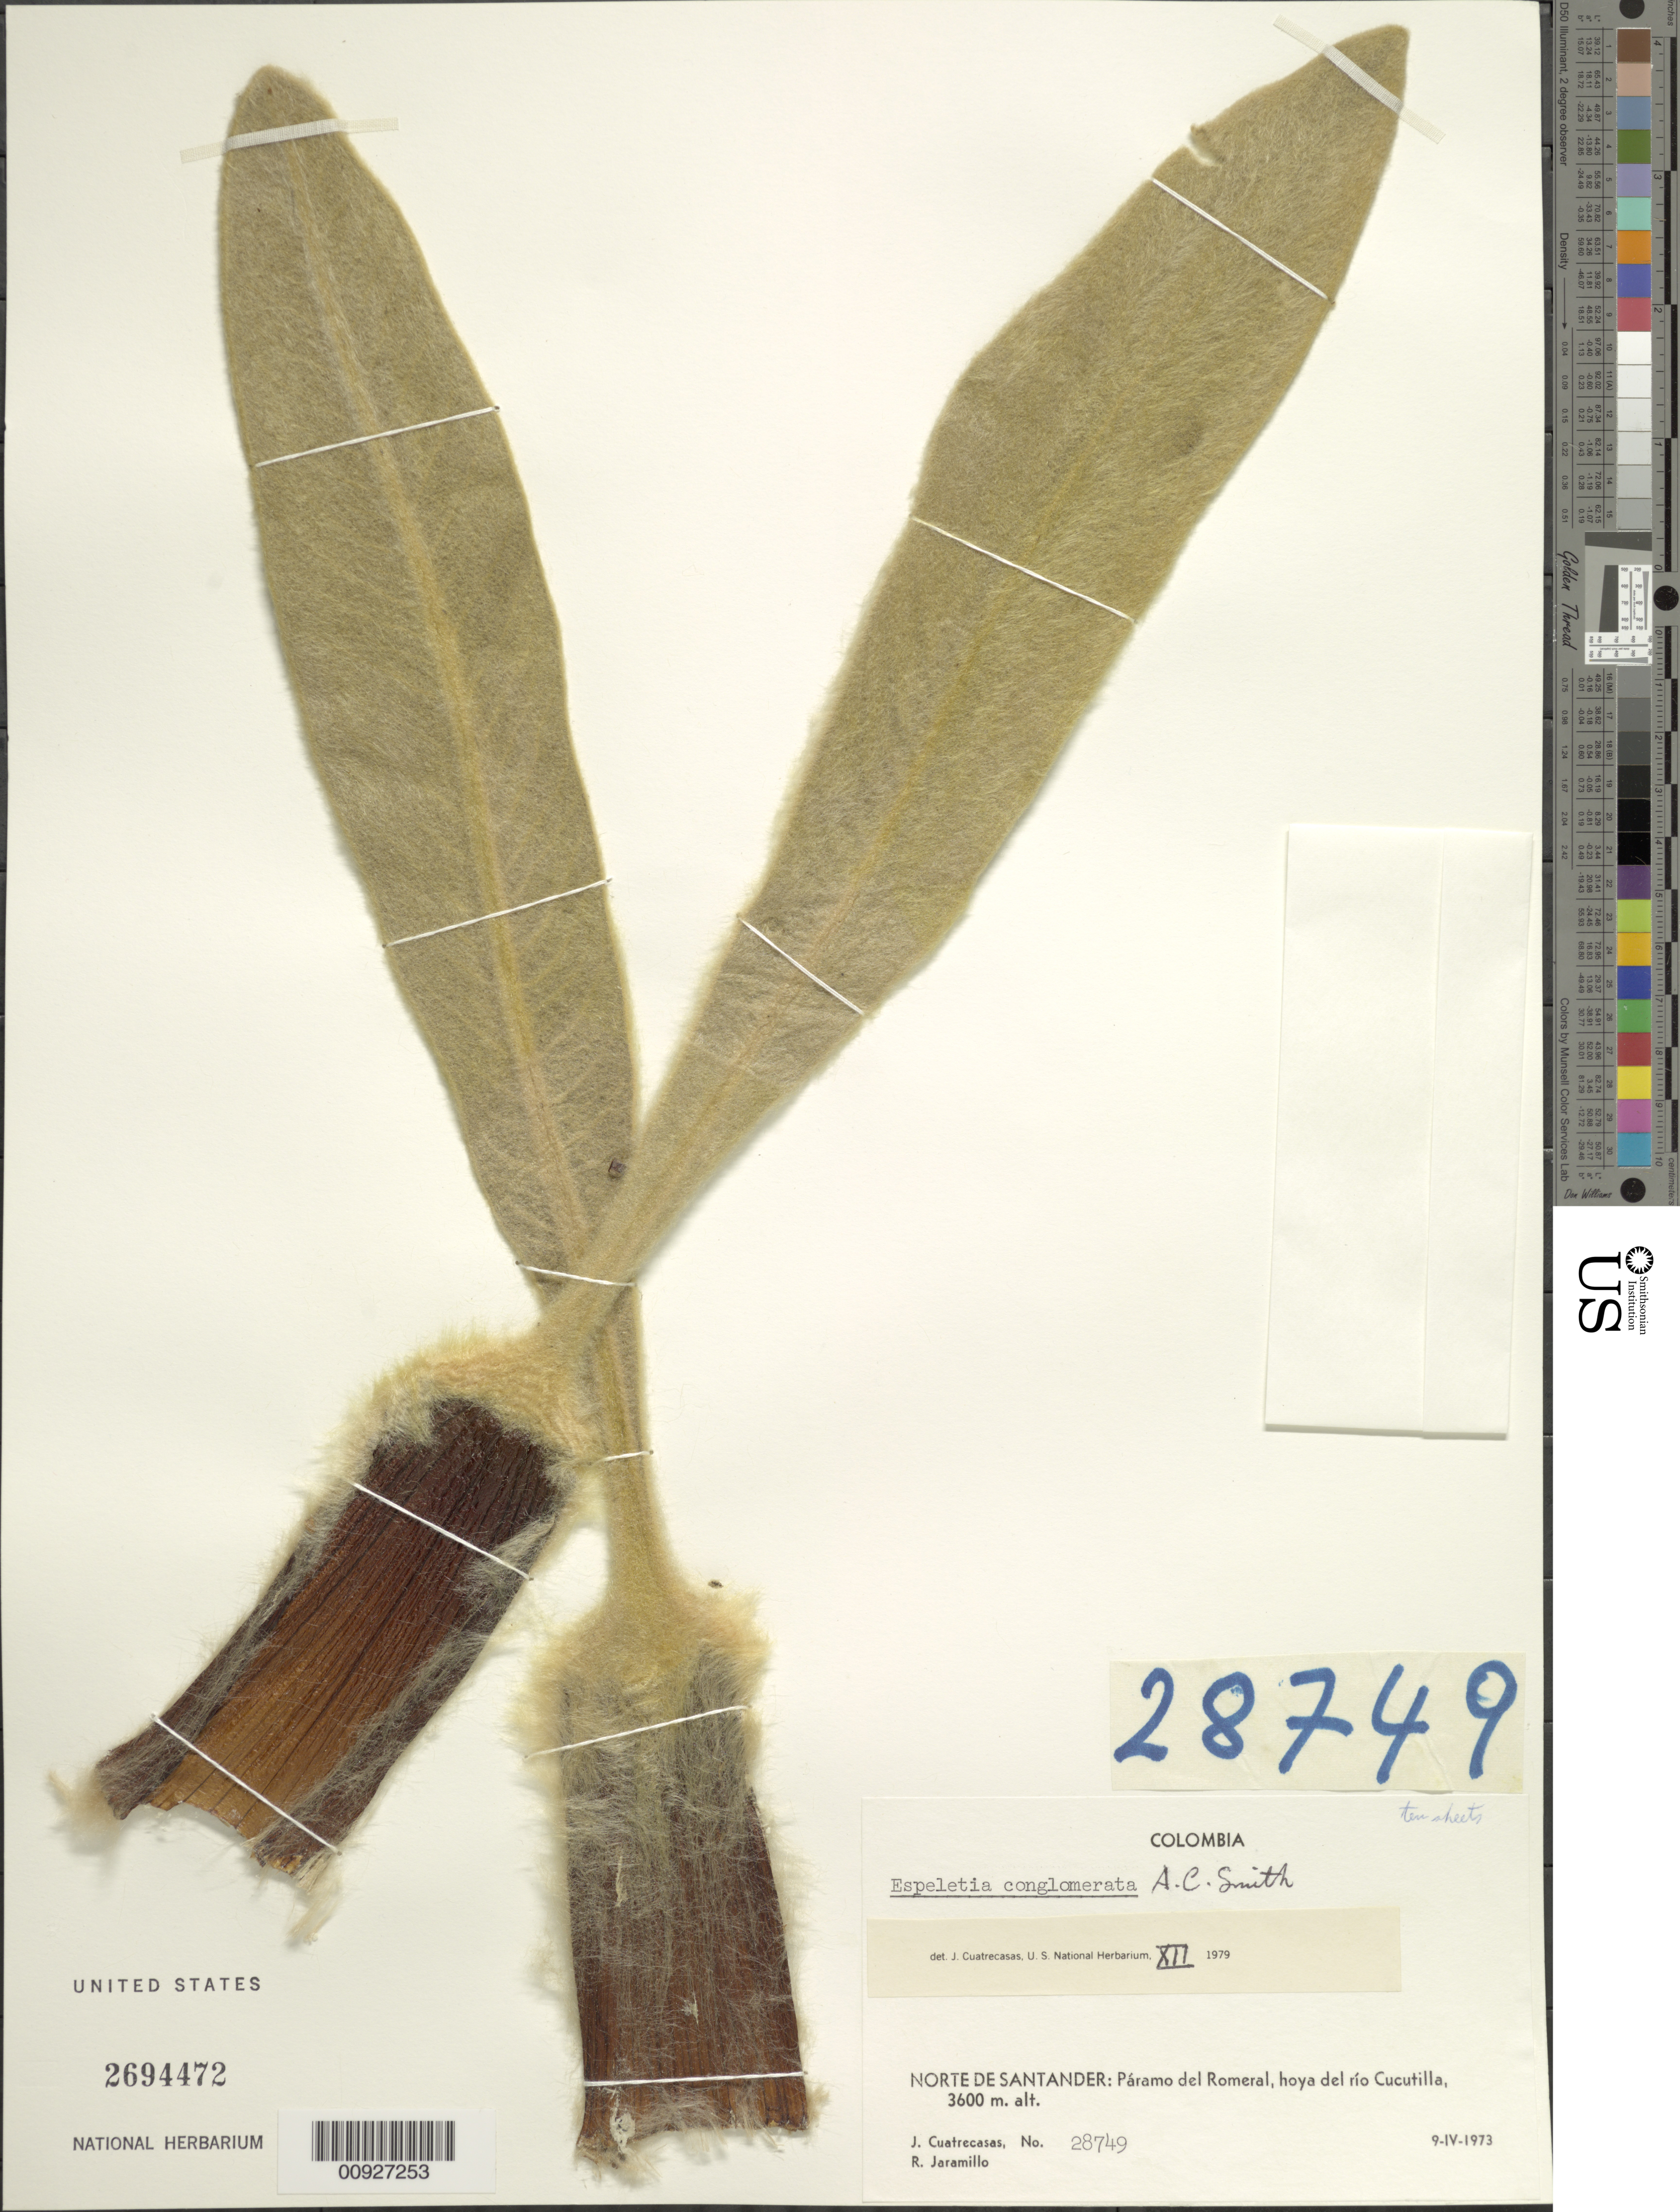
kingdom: Plantae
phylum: Tracheophyta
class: Magnoliopsida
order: Asterales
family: Asteraceae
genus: Espeletia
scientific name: Espeletia conglomerata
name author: A.C. Sm.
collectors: J. Cuatrecasas & R. Jaramillo M.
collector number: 28749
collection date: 1973-04-09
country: Colombia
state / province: Norte de Santander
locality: P. del Romeral. P. del Romeral, hoya del río Cucutilla.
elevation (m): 3600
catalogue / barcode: US 2694472